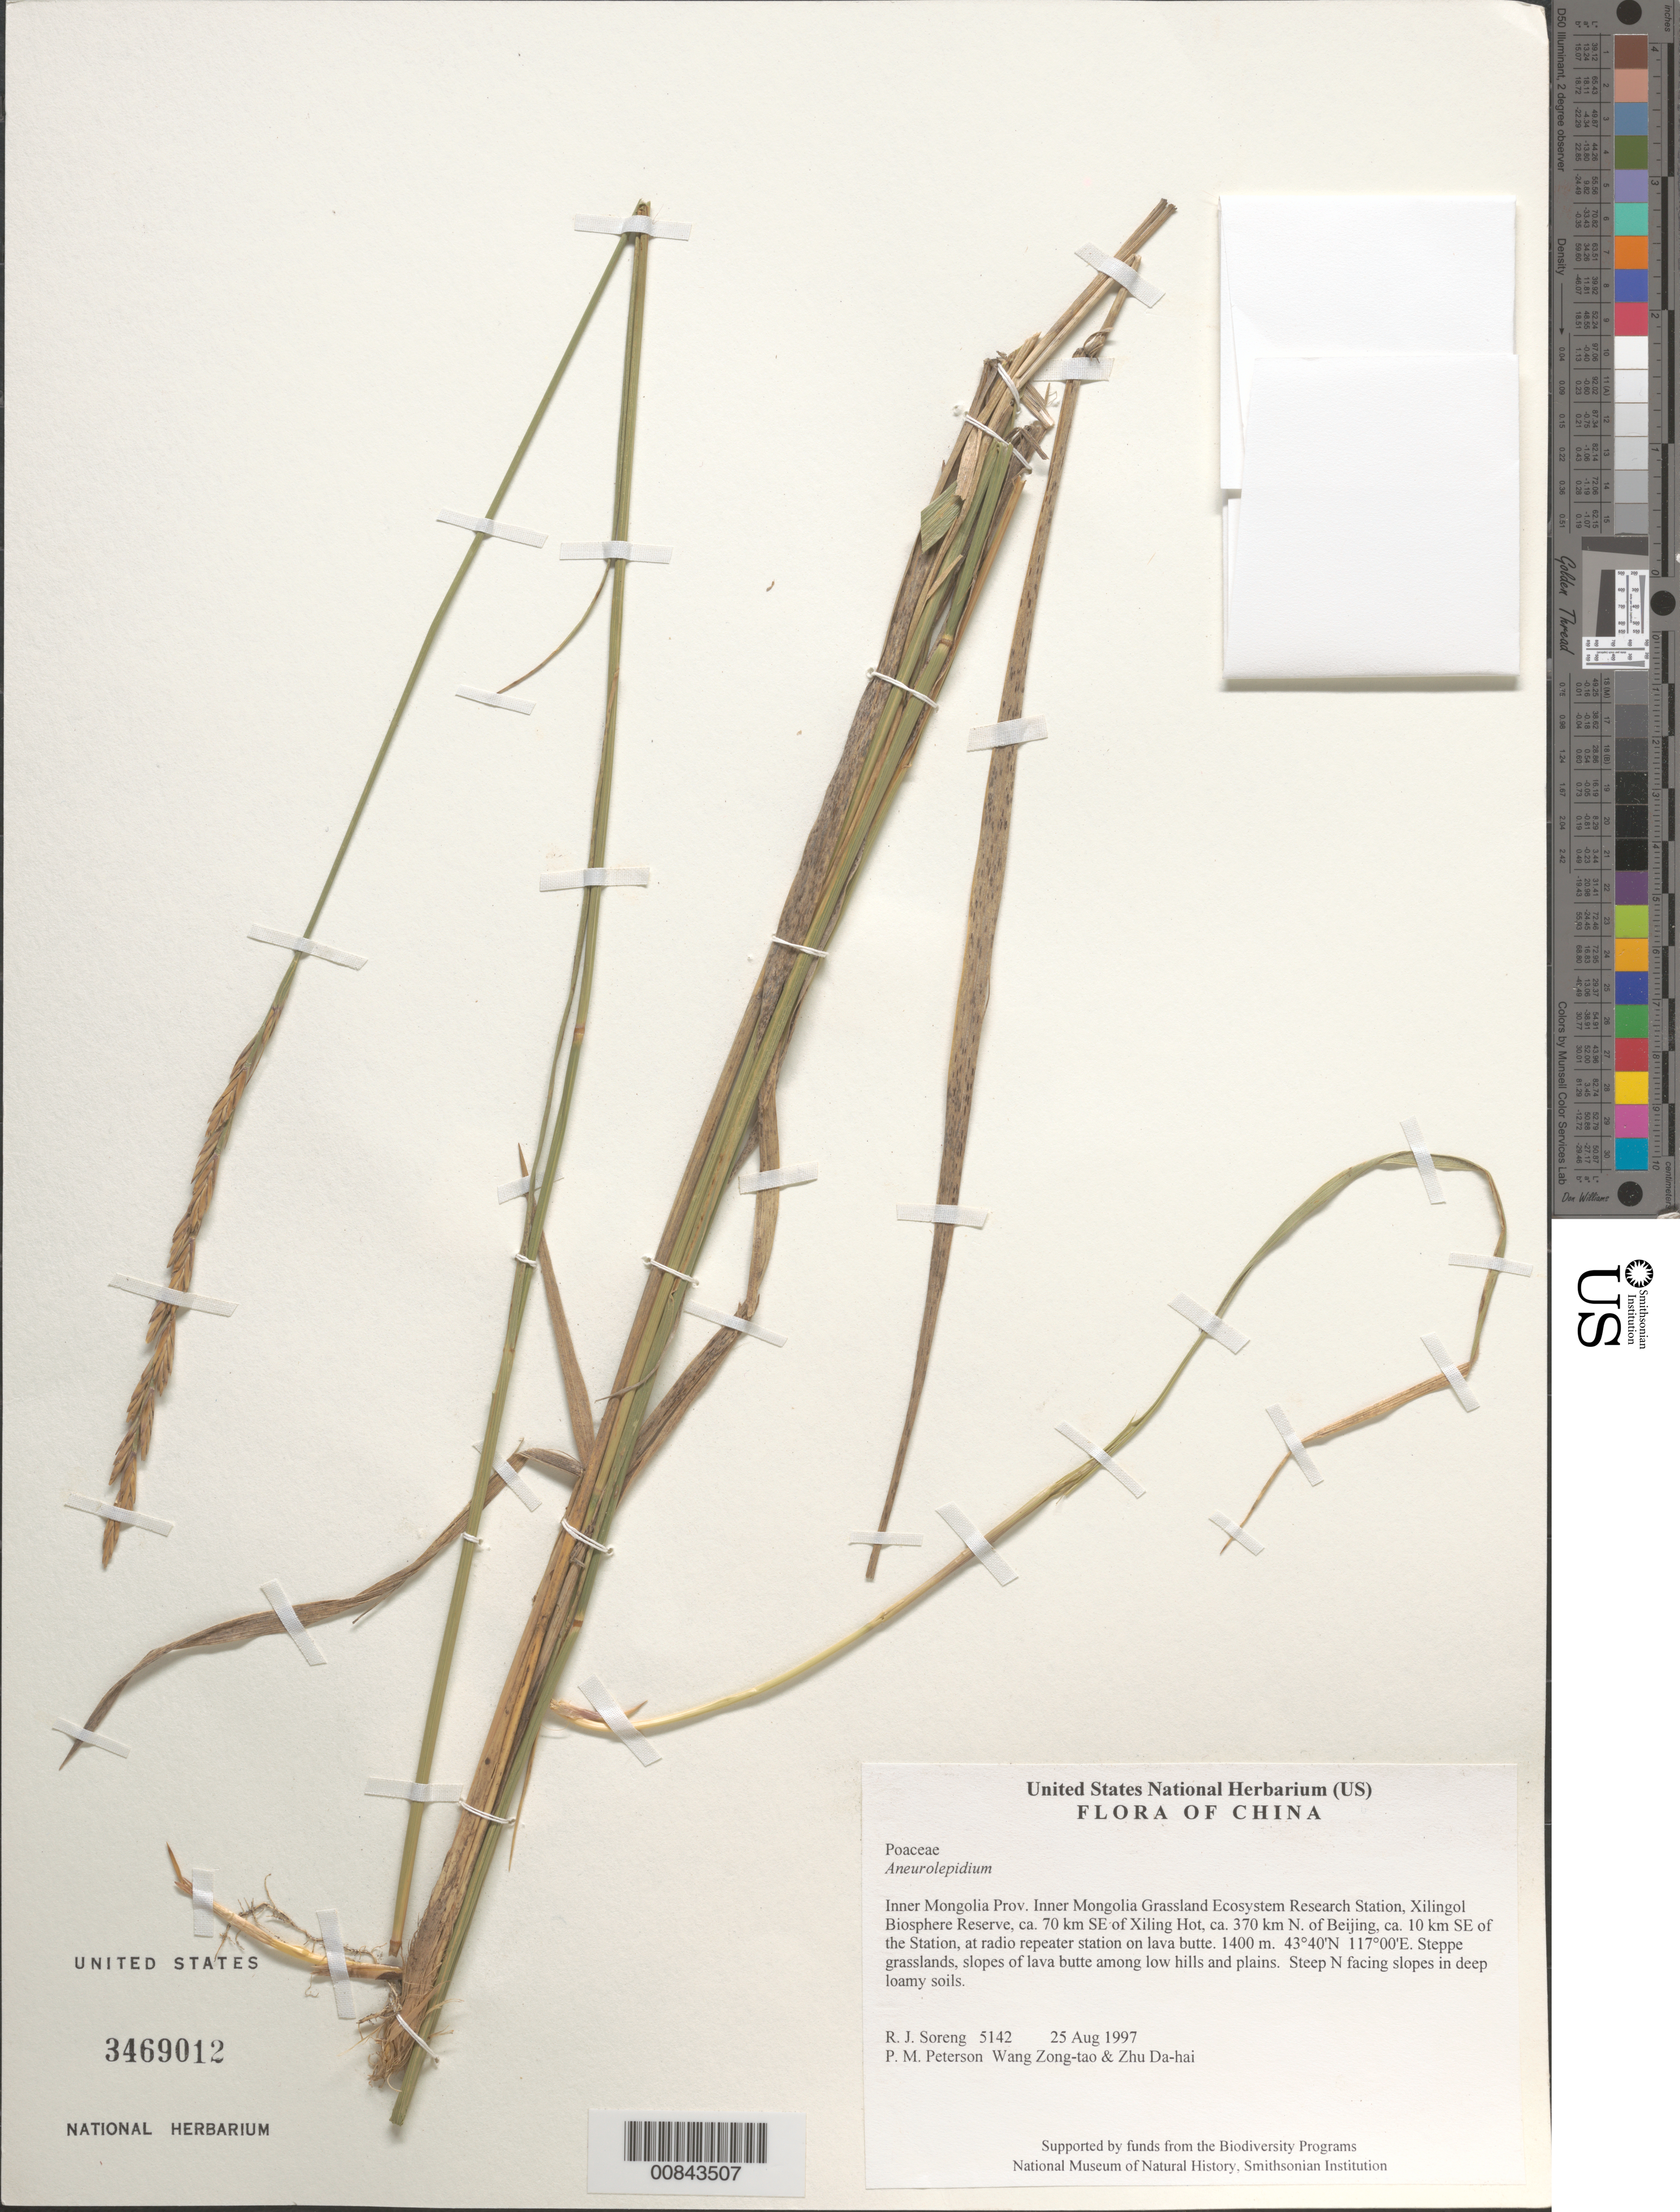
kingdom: Plantae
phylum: Tracheophyta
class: Liliopsida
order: Poales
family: Poaceae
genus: Leymus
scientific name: Leymus sp.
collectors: R. J. Soreng, P. M. Peterson & Zhu Da-hai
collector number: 5142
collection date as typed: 25 Aug 1997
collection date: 1997-08-25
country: China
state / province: Nei Monggol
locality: Inner Mongolia Grassland Ecosystem Research Station, Xilingol Biosphere Reserve, ca. 70 km SE of Xiling Hot, ca. 370 km N. of Beijing, ca. 10 km SE of the Station, at radio repeater station on lava butte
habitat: Steppe grasslands, slopes of lava butte among low hills and plains. Steep N facing slopes in deep loamy soils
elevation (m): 1400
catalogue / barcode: US 3469012